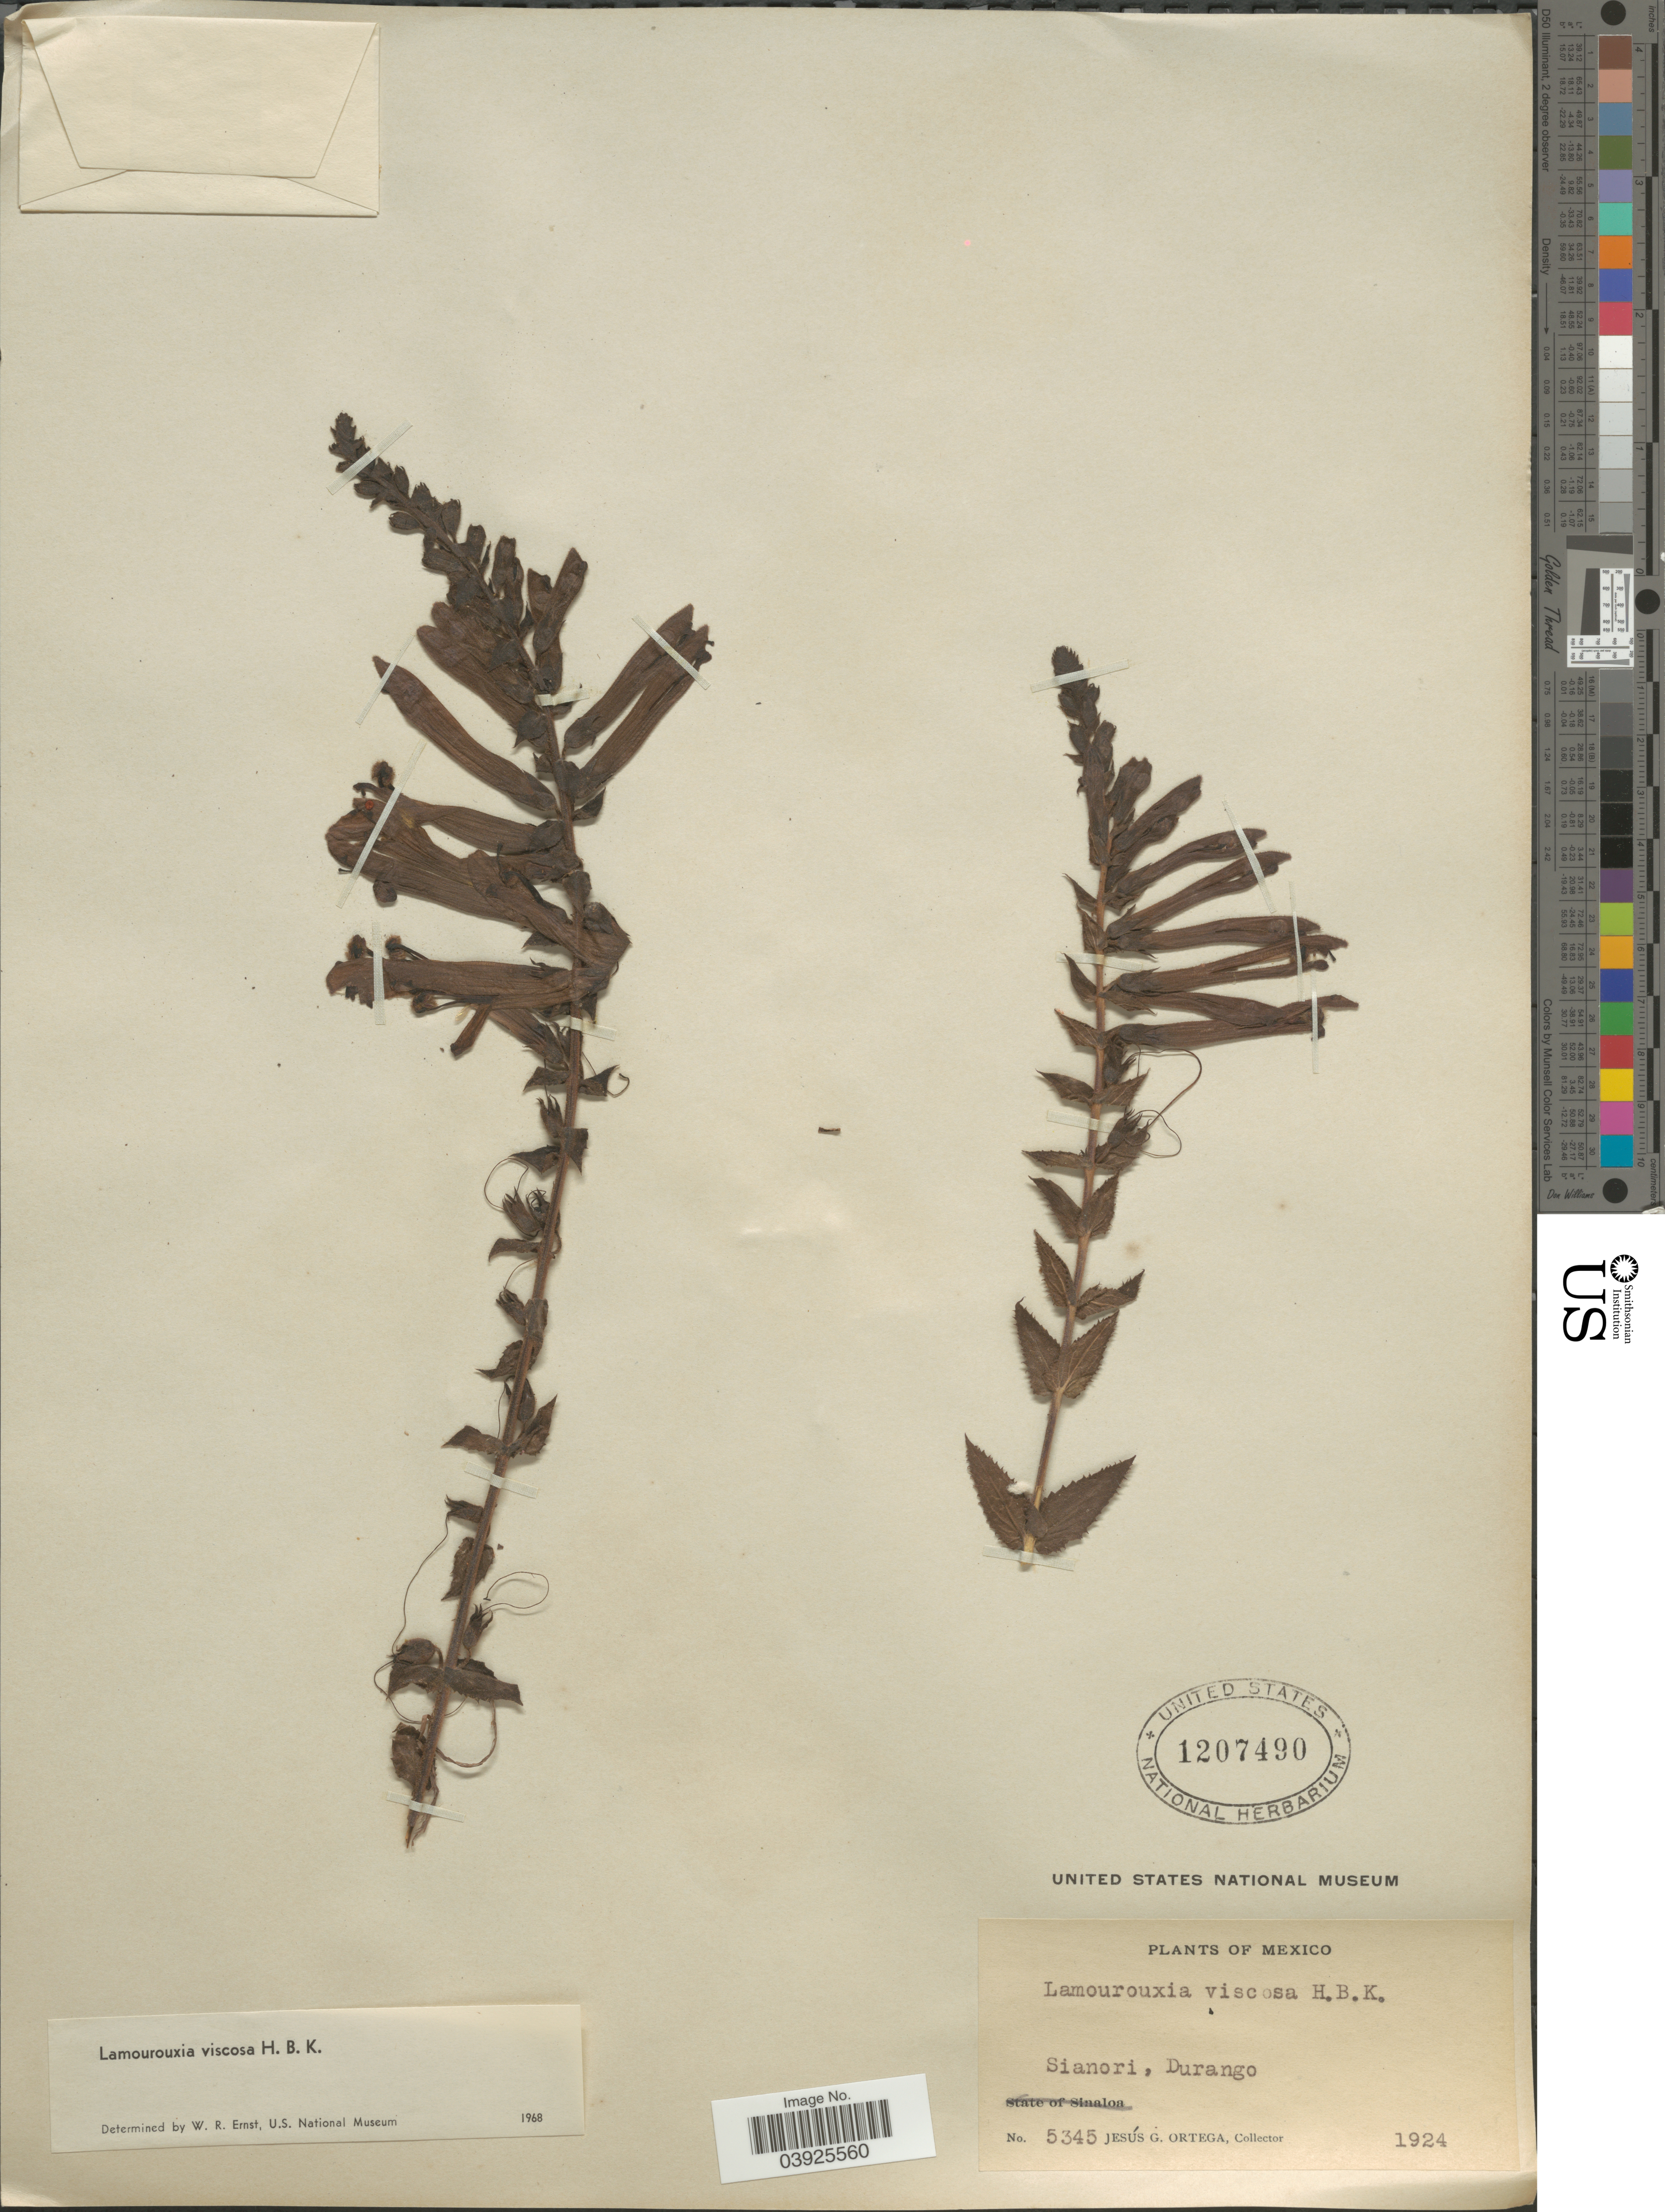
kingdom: Plantae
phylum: Tracheophyta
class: Magnoliopsida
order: Lamiales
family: Orobanchaceae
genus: Lamourouxia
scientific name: Lamourouxia viscosa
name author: Kunth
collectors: J. Ortega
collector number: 5345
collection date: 1924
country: Mexico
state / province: Durango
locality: Sianori.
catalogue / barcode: US 1207490